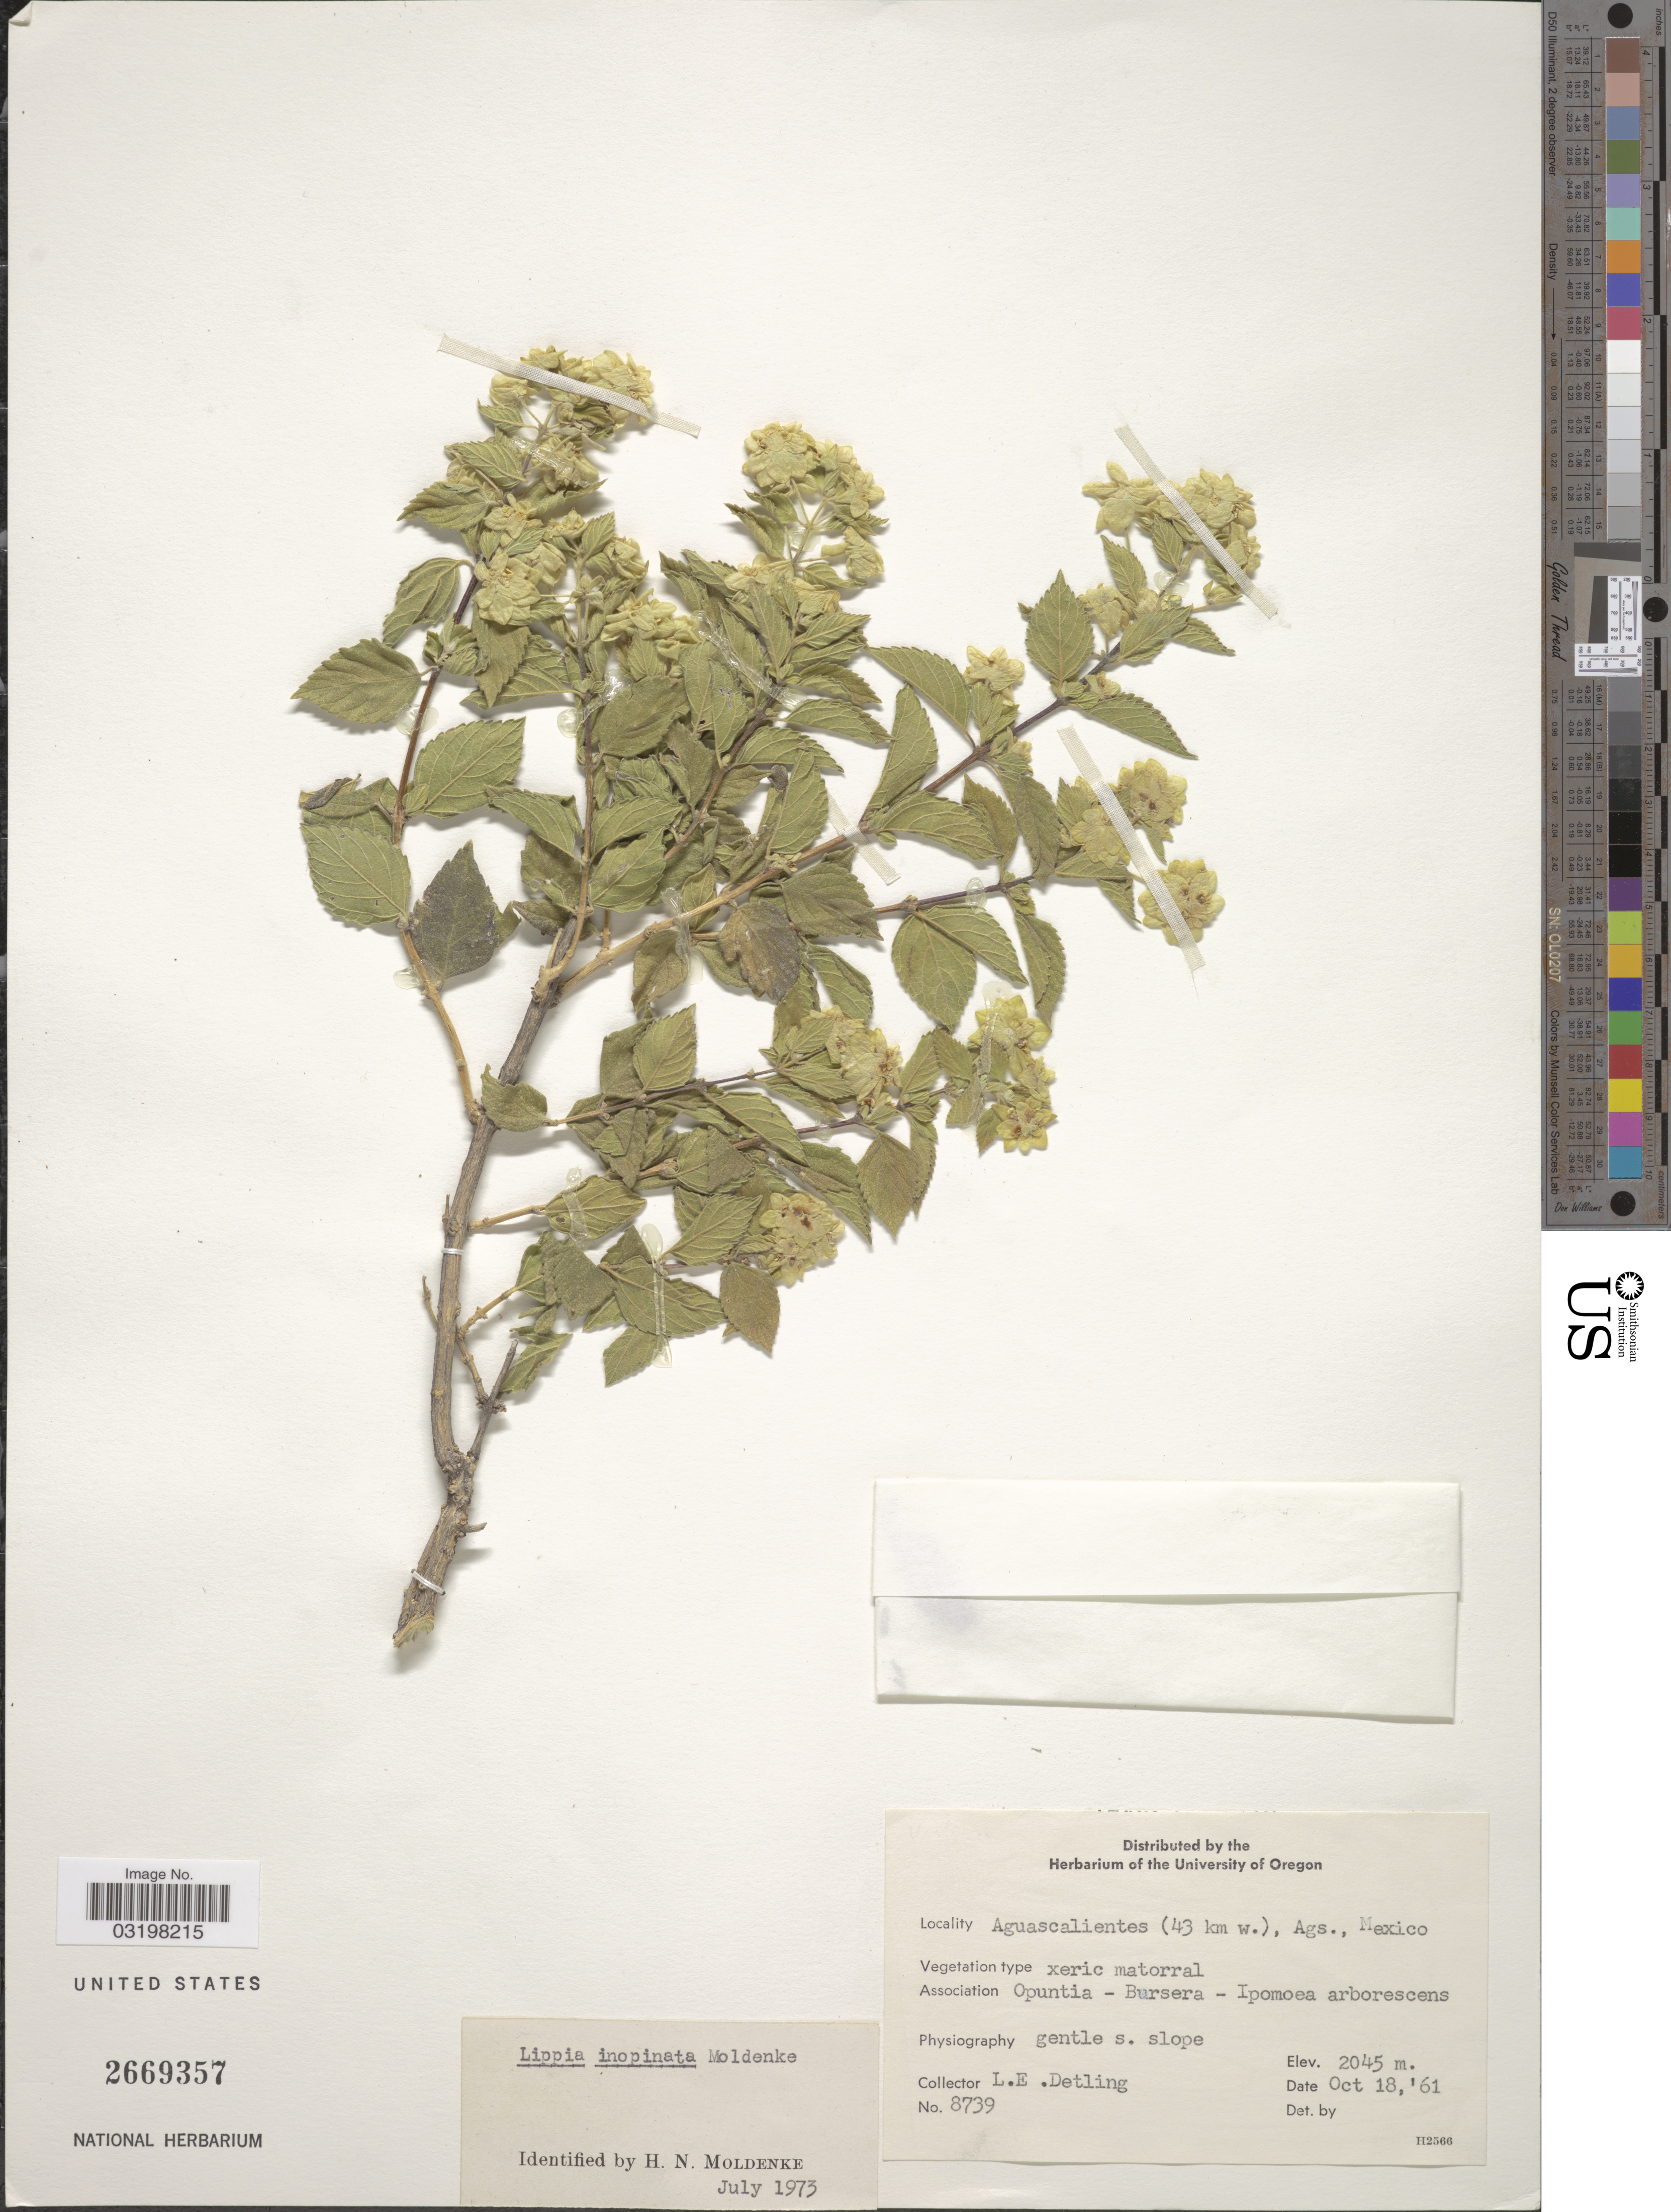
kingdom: Plantae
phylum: Tracheophyta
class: Magnoliopsida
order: Lamiales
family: Verbenaceae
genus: Lippia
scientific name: Lippia inopinata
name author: Moldenke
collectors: L. E. Detling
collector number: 8739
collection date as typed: Transcribed d/m/y: 18/10/61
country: Mexico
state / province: Aguascalientes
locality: Aguascalientes (43km w.).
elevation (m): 2045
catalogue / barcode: US 2669357